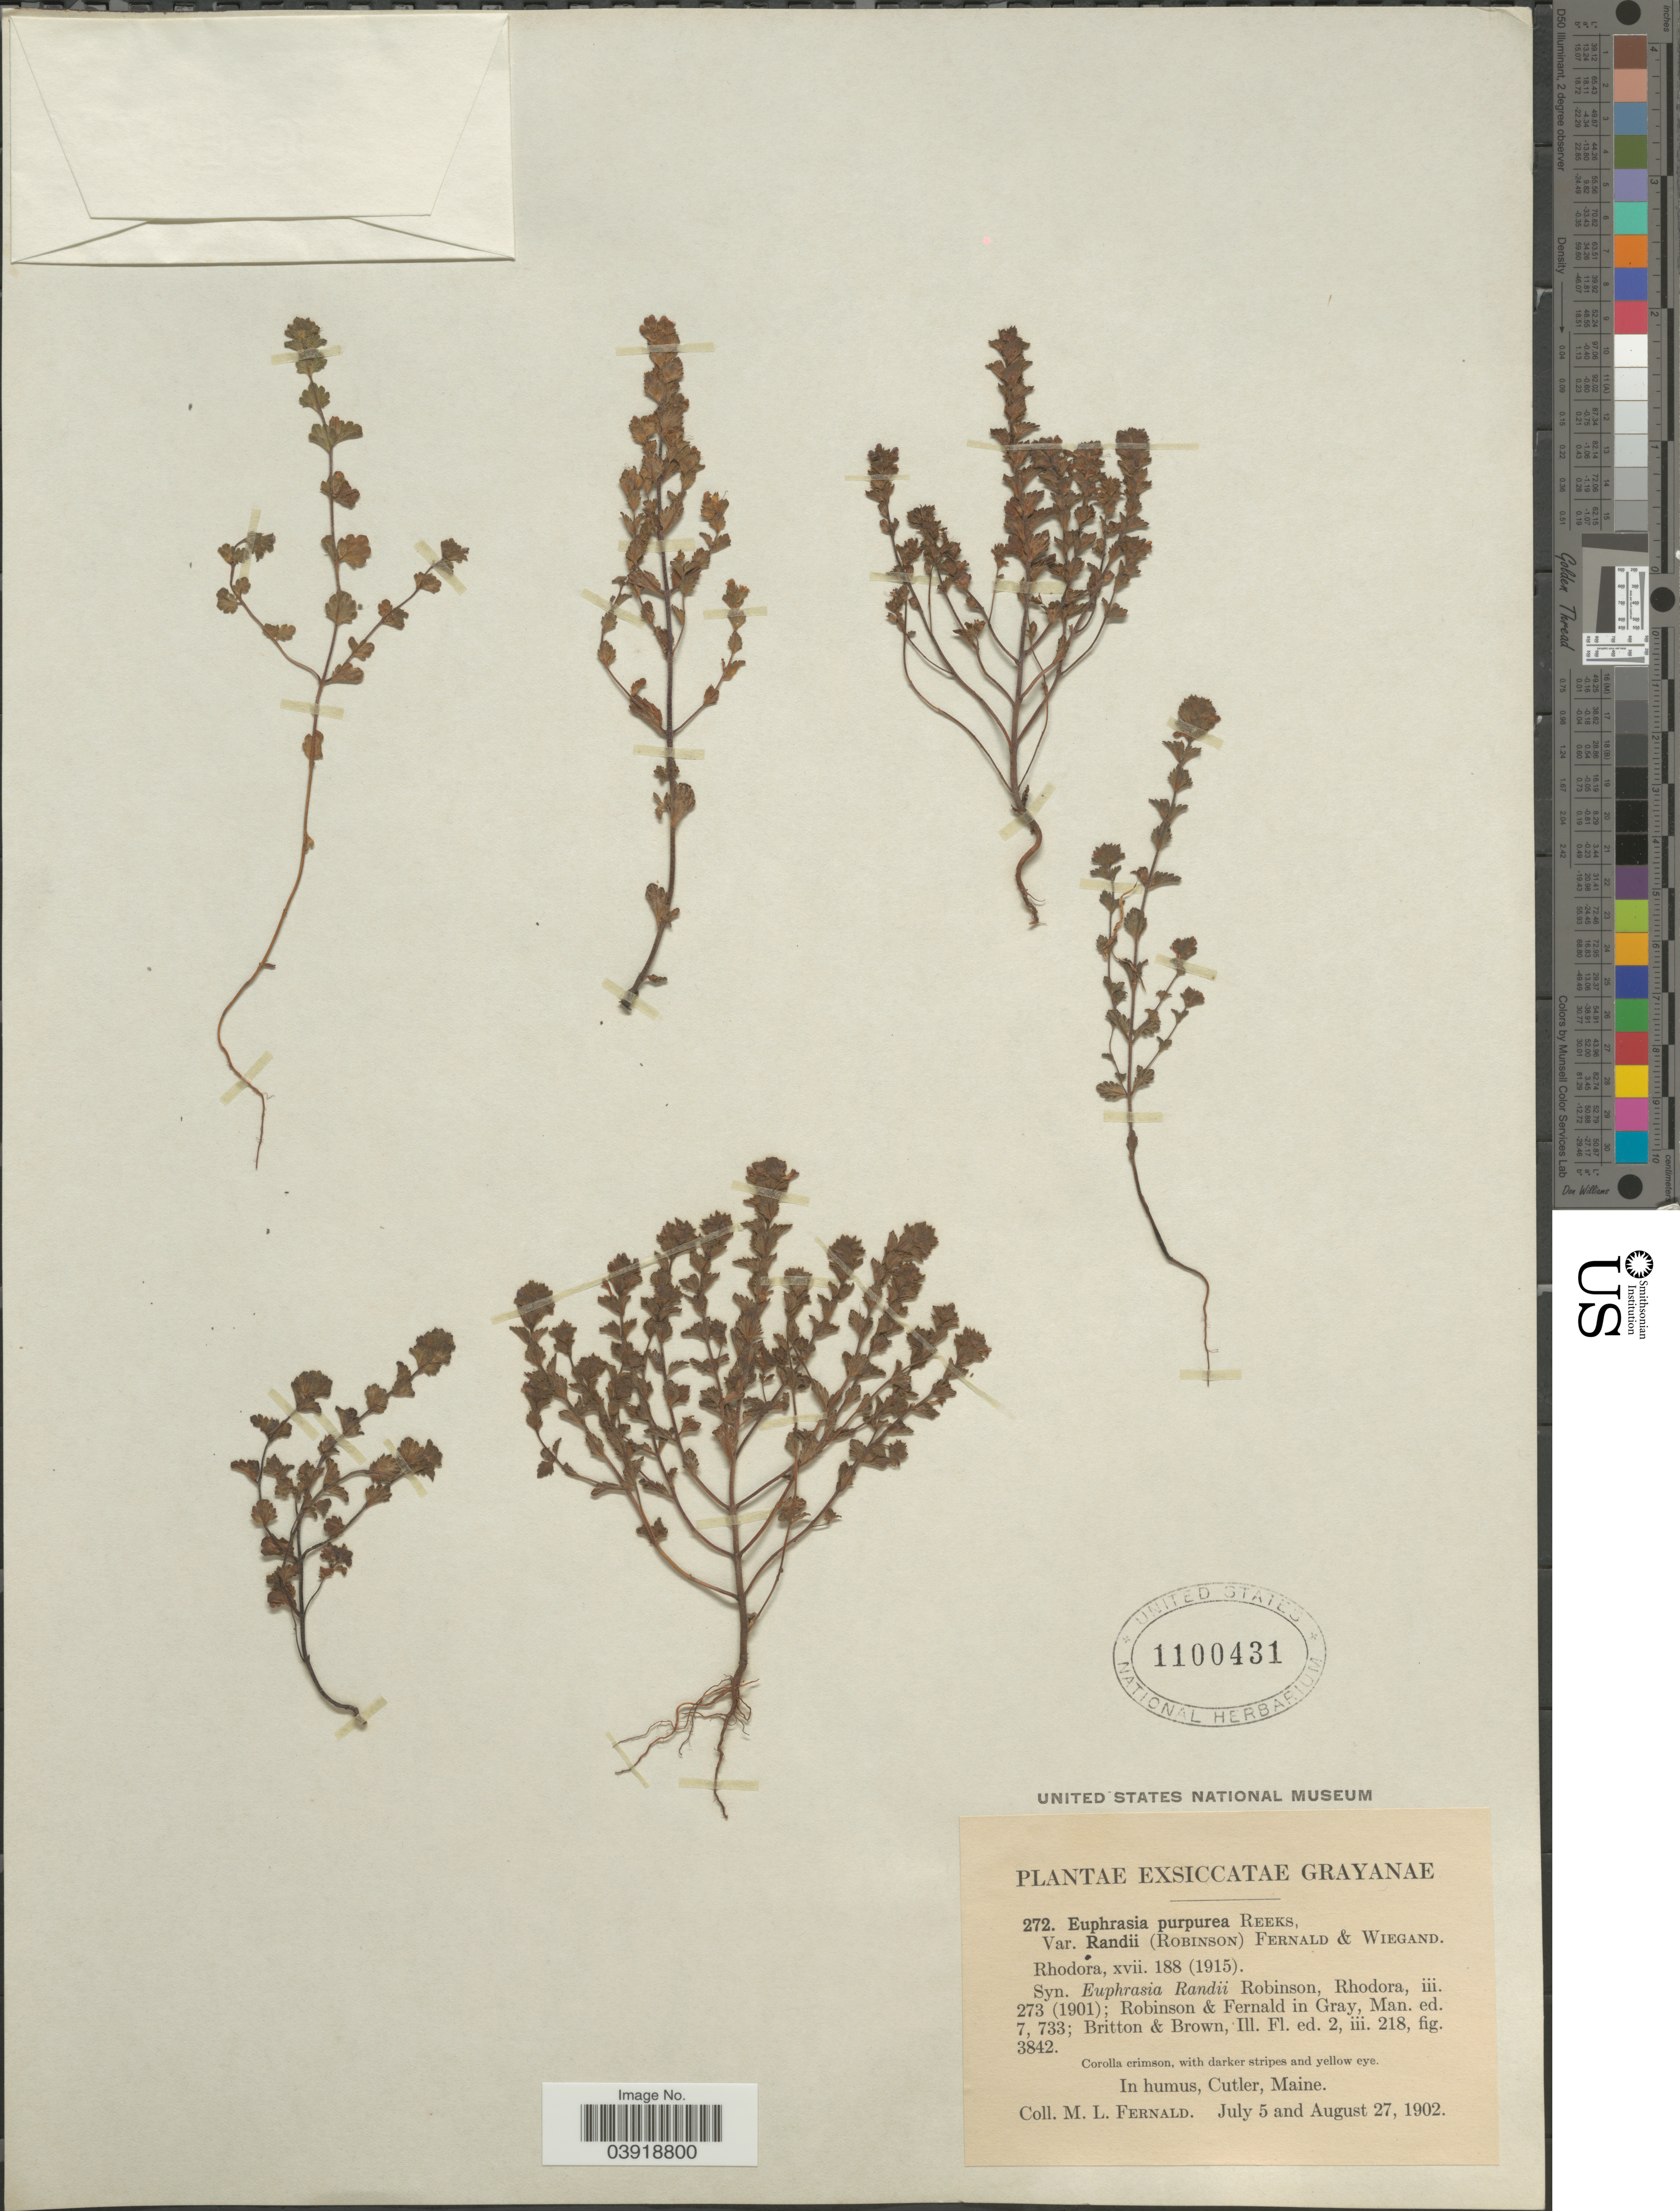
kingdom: Plantae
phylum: Tracheophyta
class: Magnoliopsida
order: Lamiales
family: Orobanchaceae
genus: Euphrasia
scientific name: Euphrasia purpurea var. randii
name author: (B.L. Rob.) Fernald & Wiegand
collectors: M. L. Fernald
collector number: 272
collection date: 1902-07-05/1902-08-27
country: United States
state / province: Maine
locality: In humus, Cutler.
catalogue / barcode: US 1100431